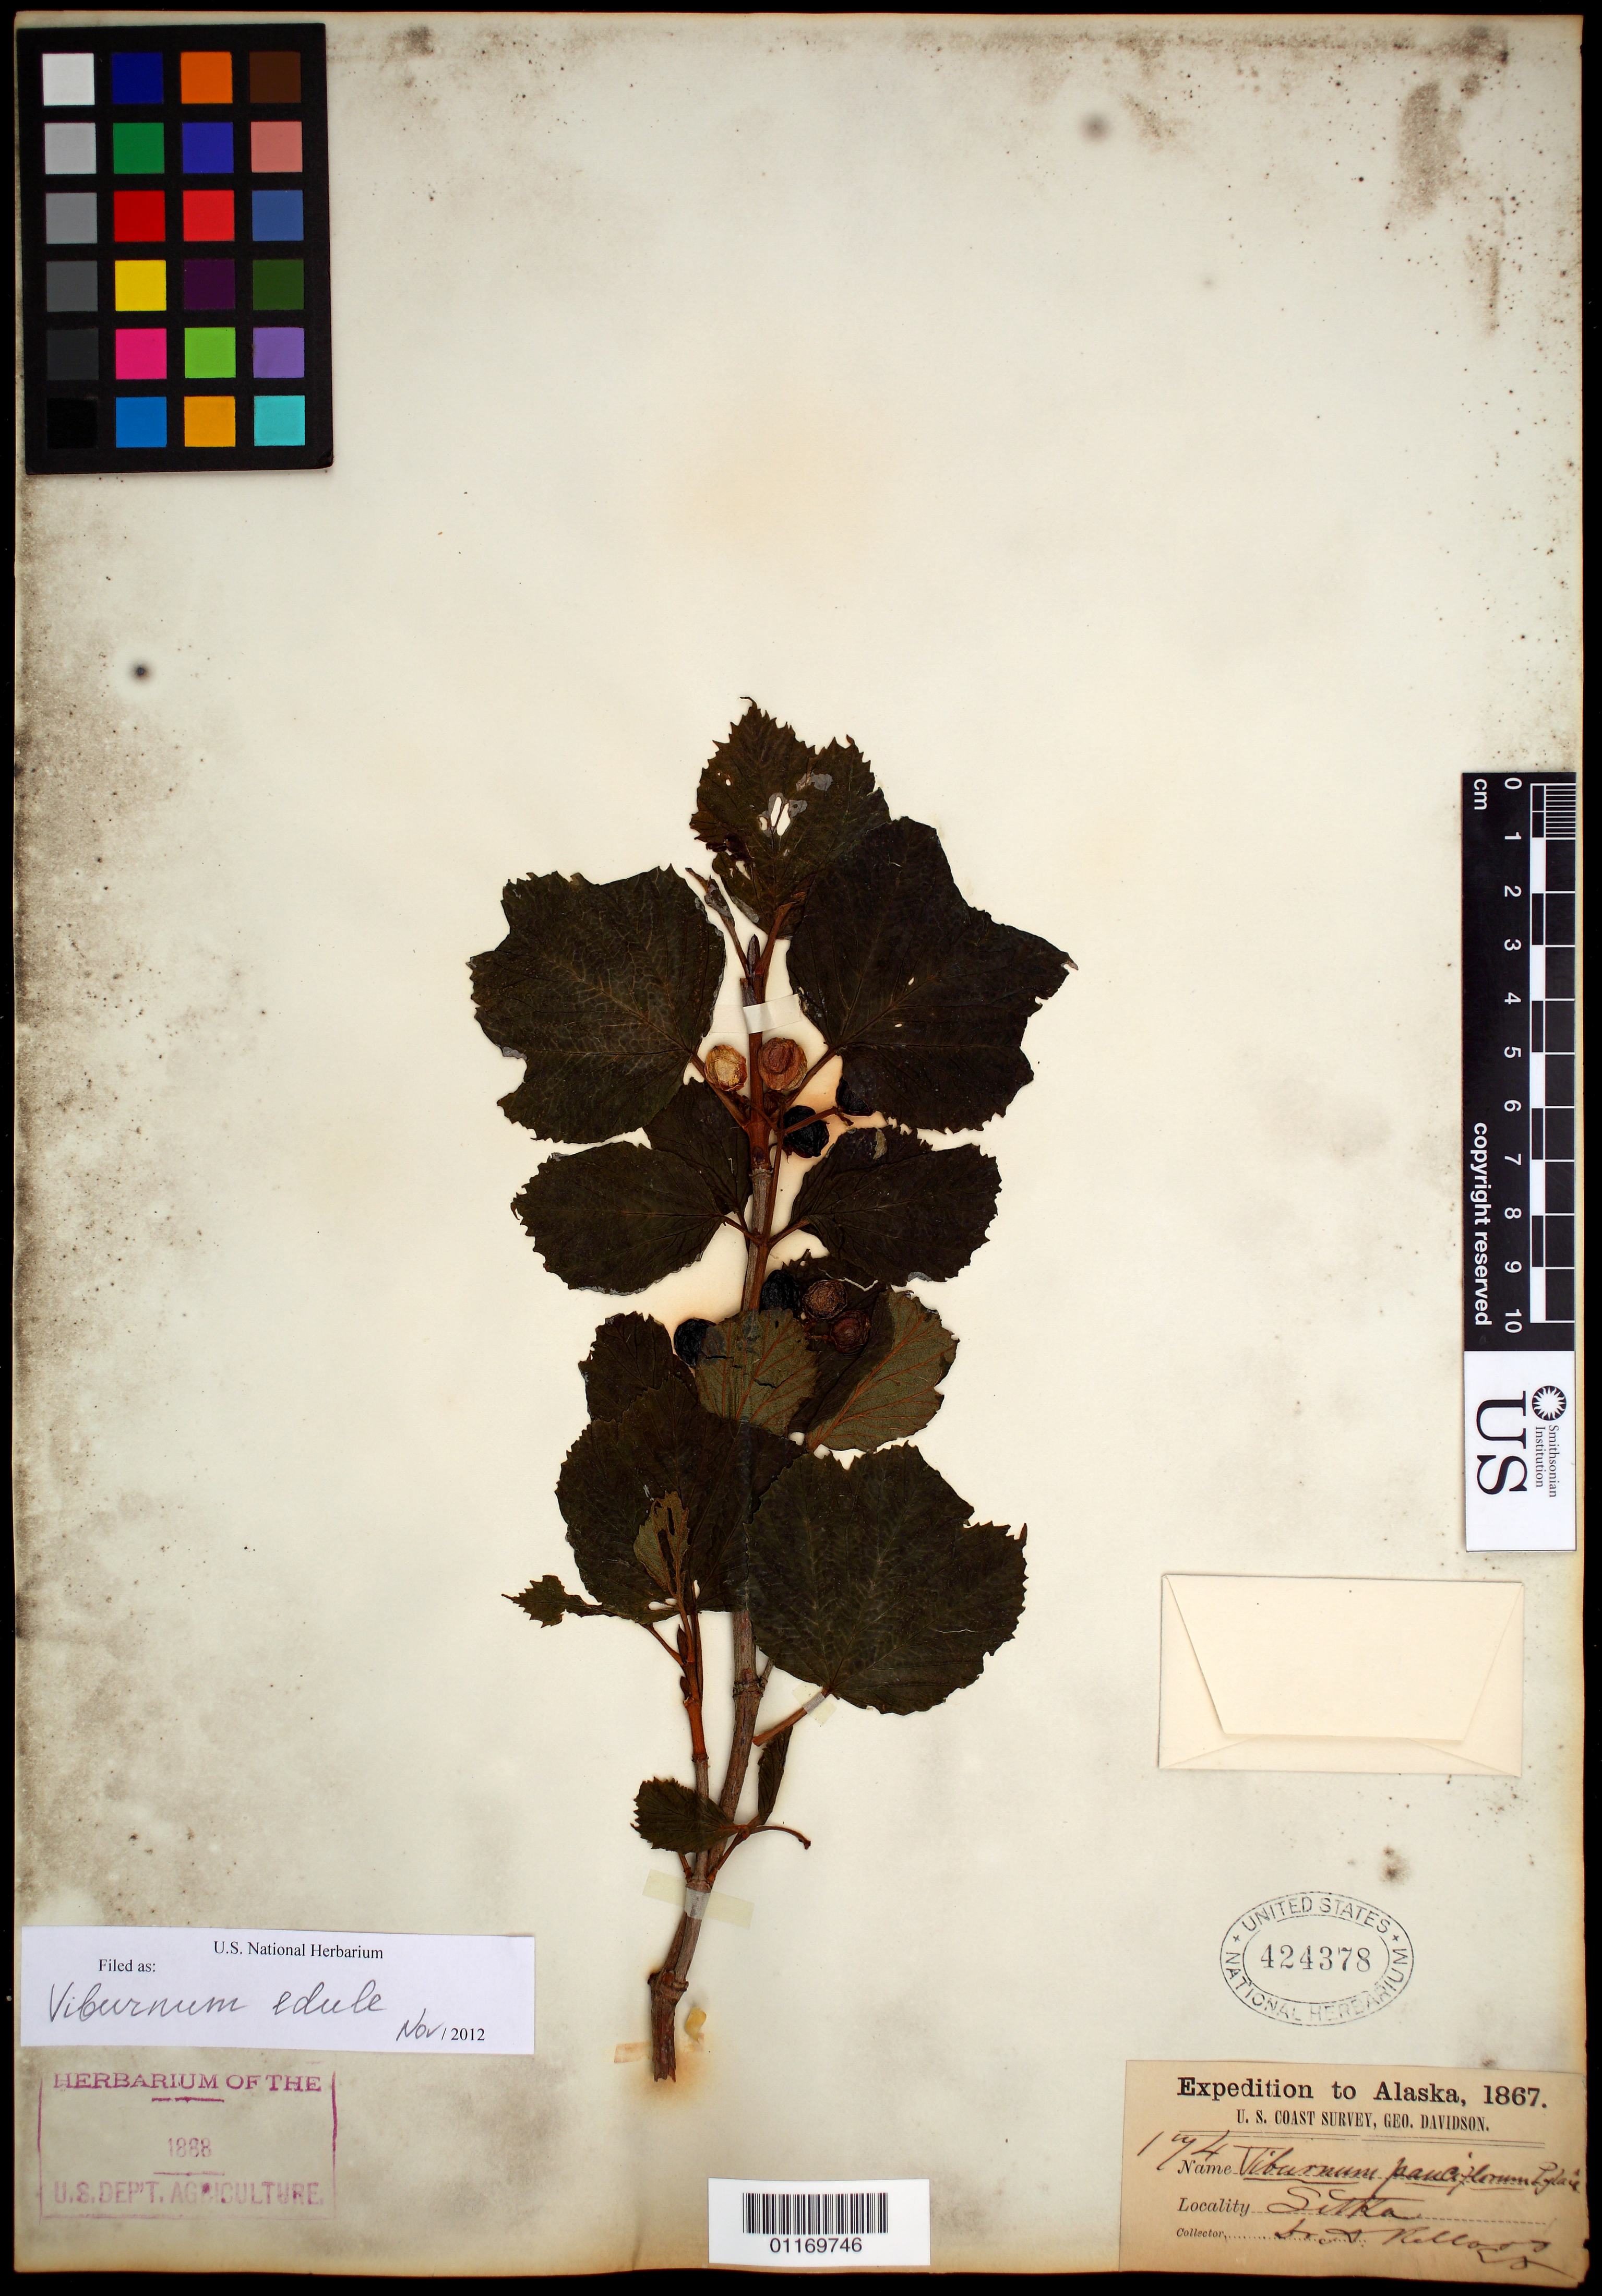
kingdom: Plantae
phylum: Tracheophyta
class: Magnoliopsida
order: Dipsacales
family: Viburnaceae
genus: Viburnum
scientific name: Viburnum edule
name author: (Michx.) Raf.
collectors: A. Kellogg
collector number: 174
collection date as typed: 1867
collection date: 1867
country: United States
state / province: Alaska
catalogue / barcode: US 424378